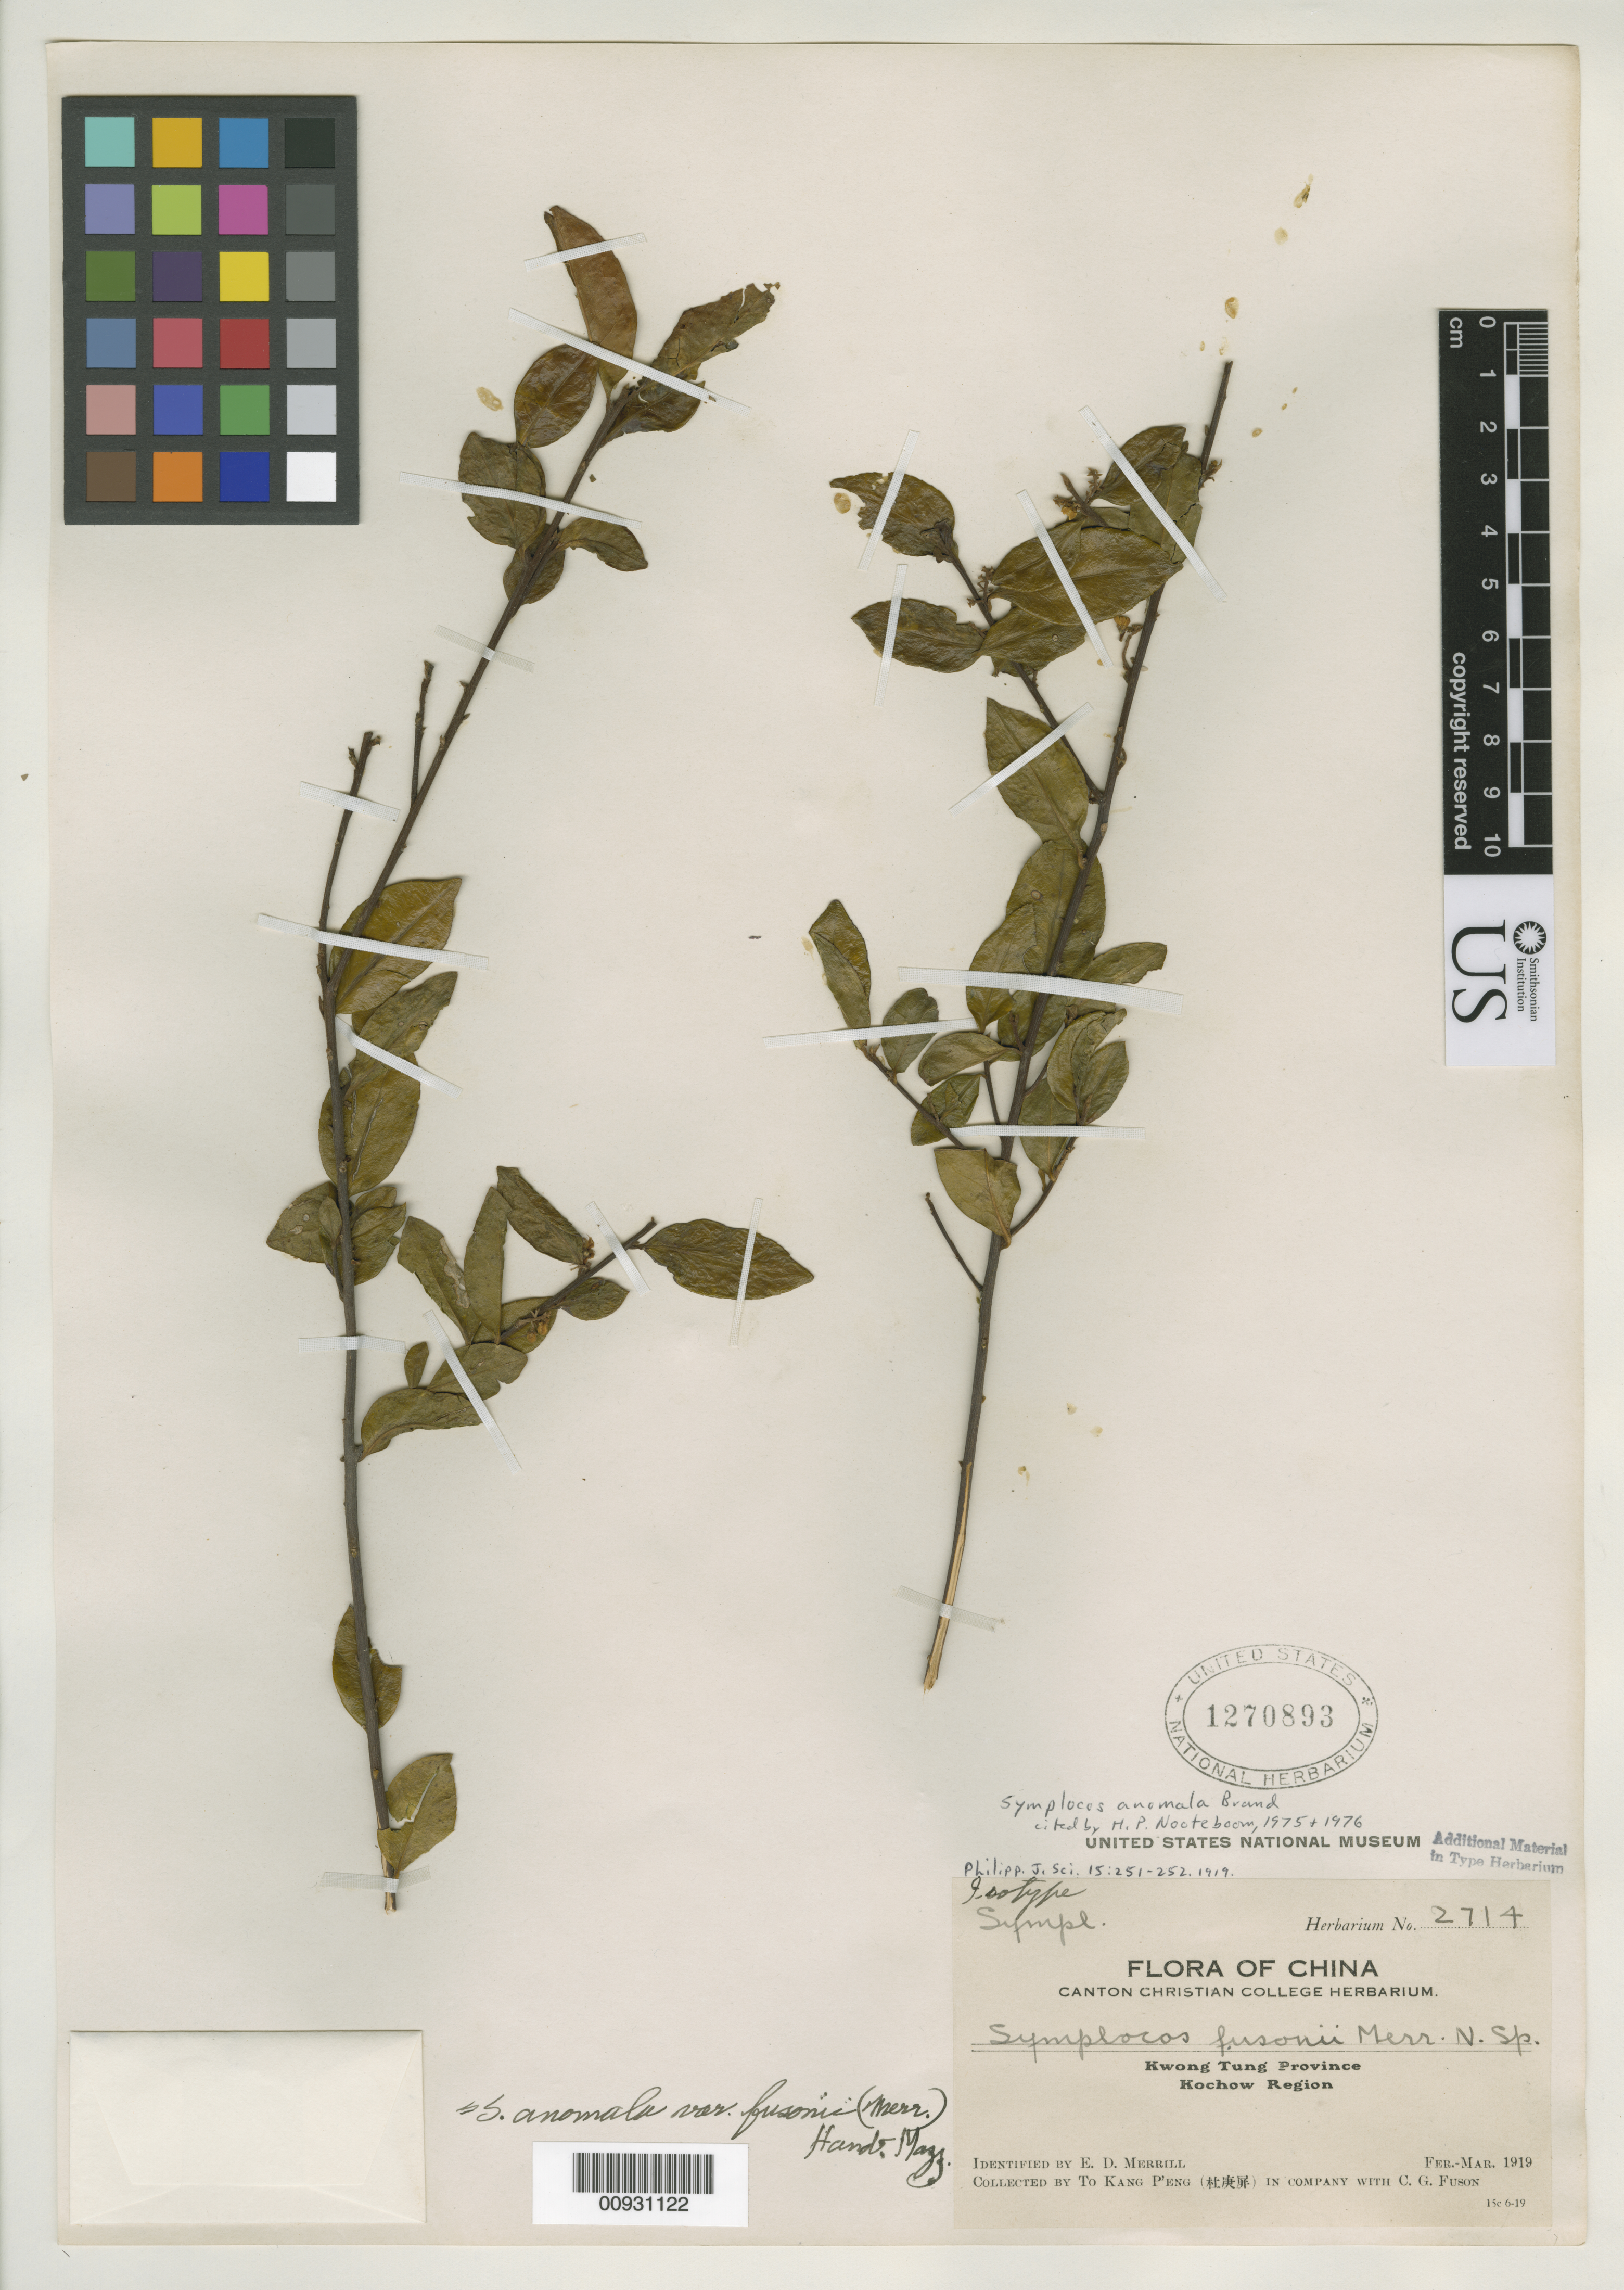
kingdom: Plantae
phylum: Tracheophyta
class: Magnoliopsida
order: Ericales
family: Symplocaceae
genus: Symplocos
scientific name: Symplocos fusonii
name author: Merr.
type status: Isotype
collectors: Kang Peng To & C. Fuson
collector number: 2714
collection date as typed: Feb 1919 to -- Mar 1919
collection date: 1919-02/1919-03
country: China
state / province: Guangdong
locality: Kochow region.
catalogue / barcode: US 1270893